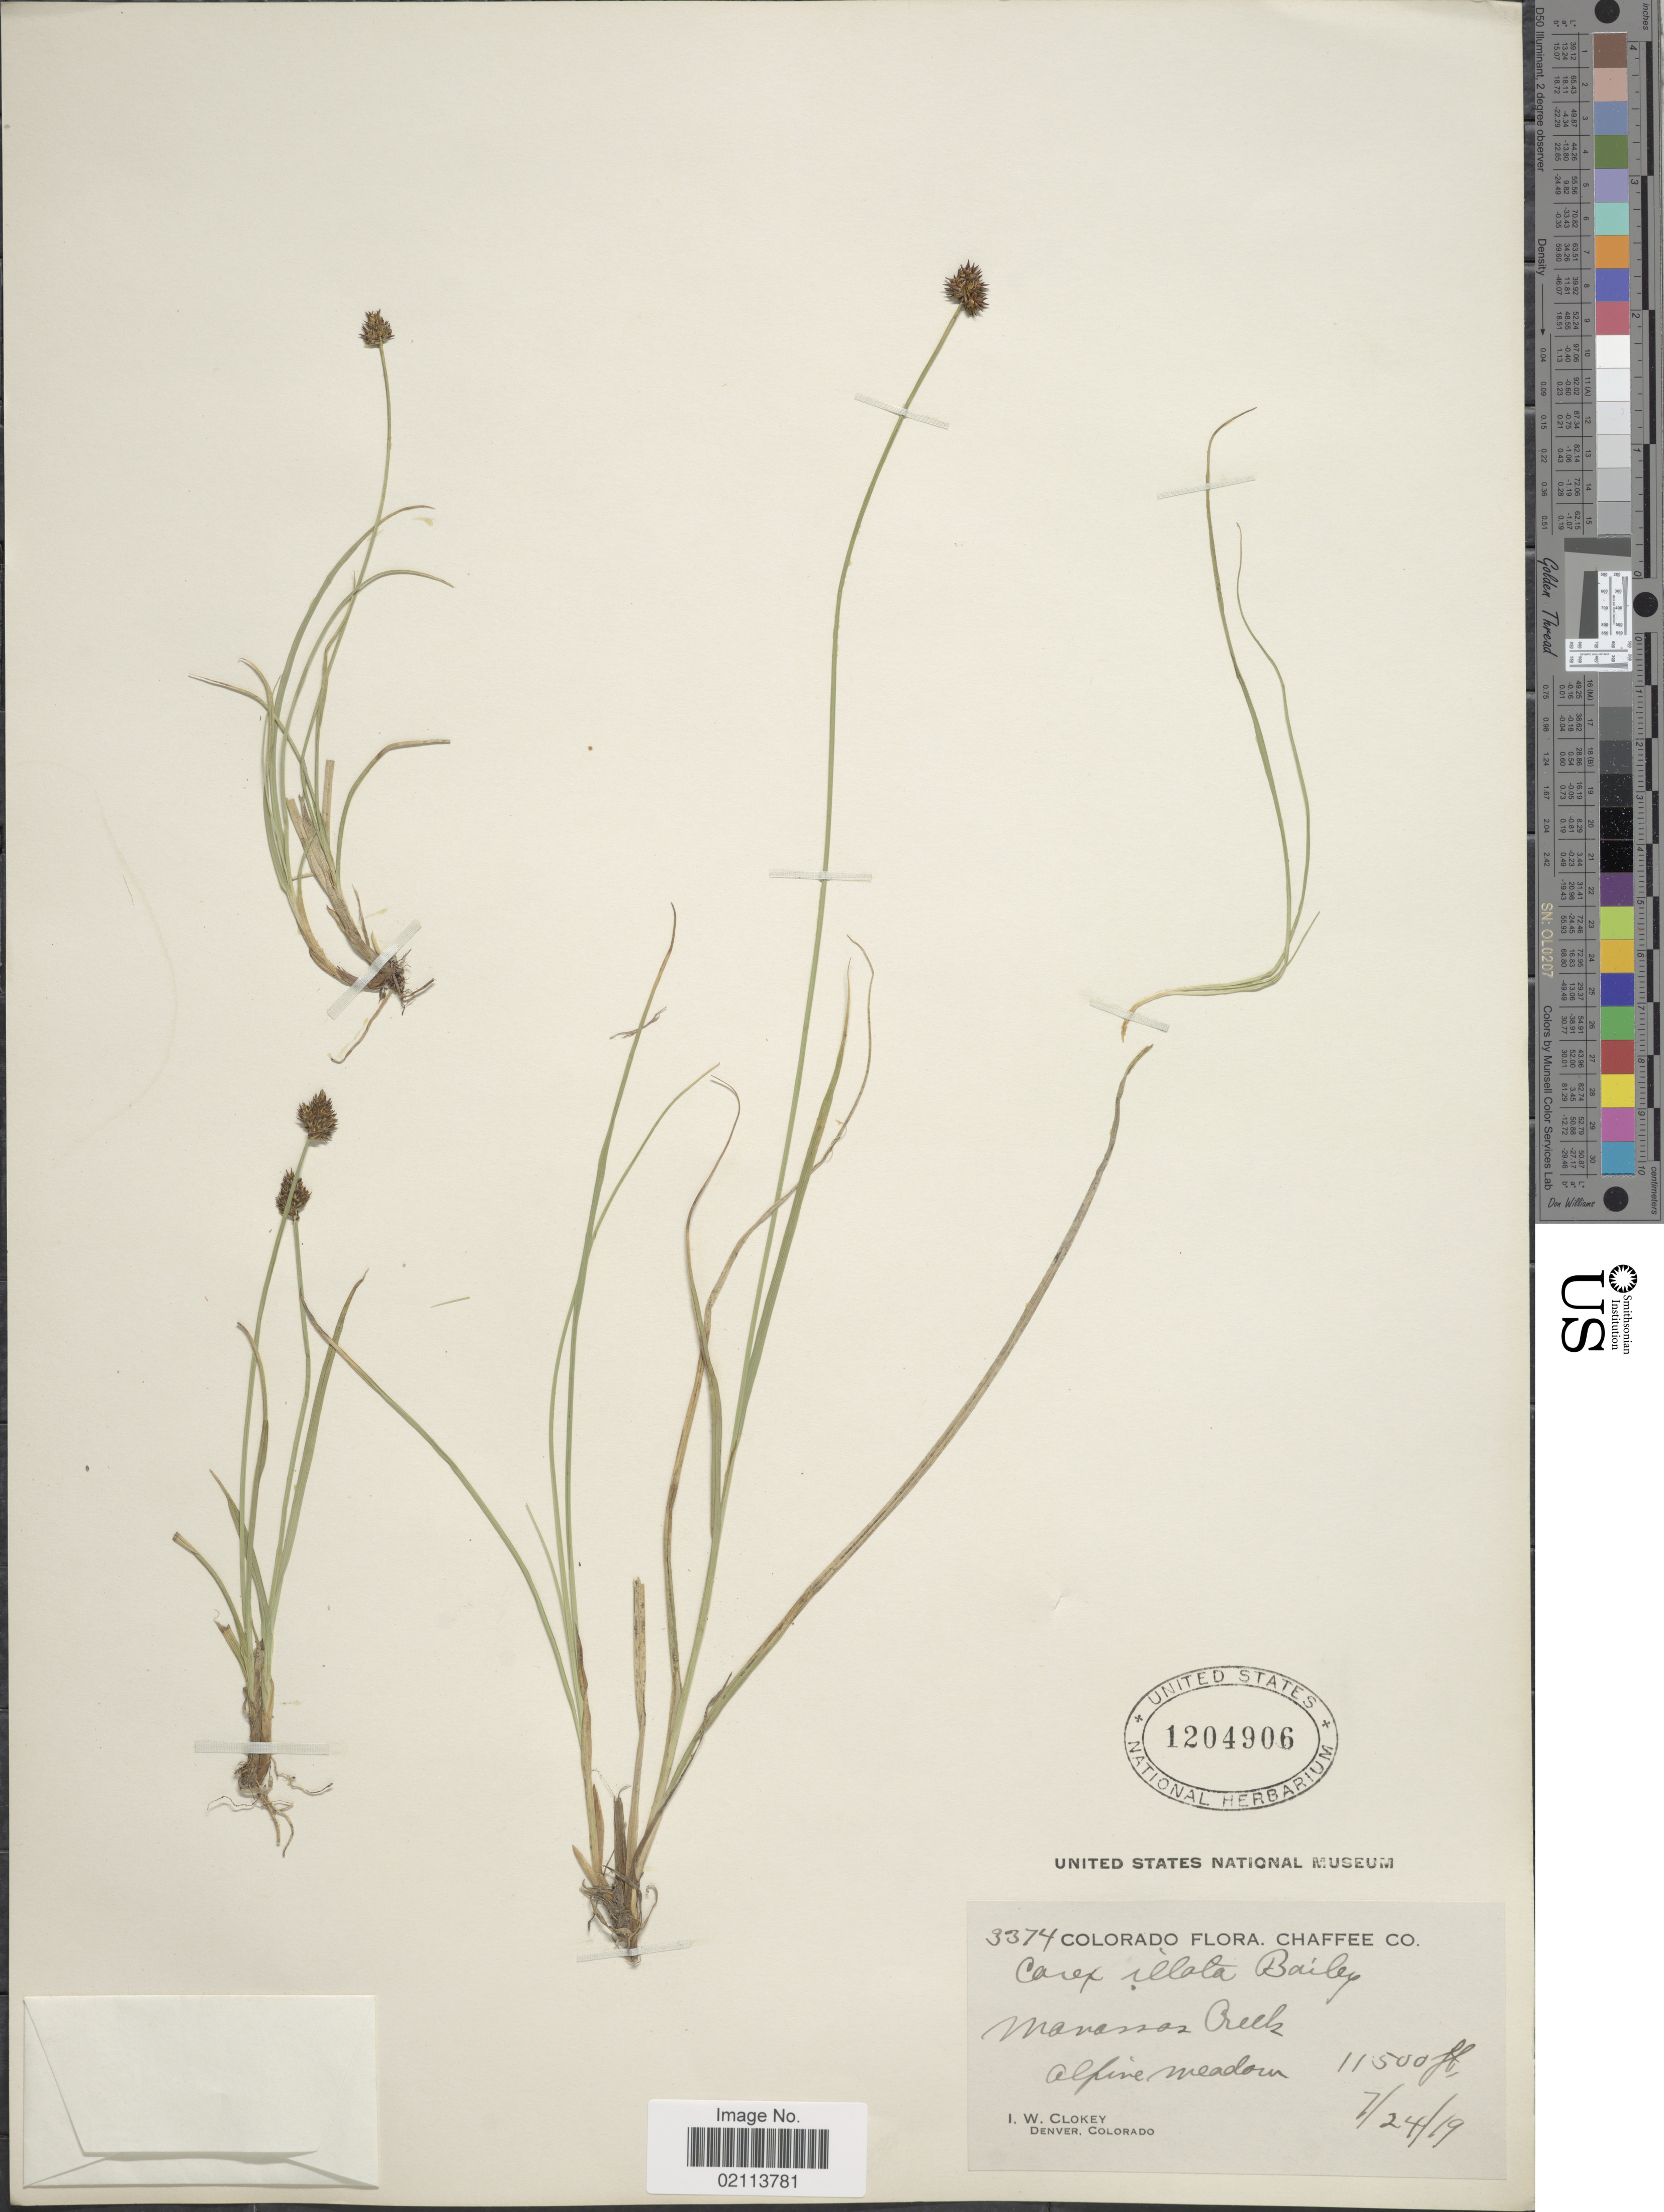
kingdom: Plantae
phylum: Tracheophyta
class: Liliopsida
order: Poales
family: Cyperaceae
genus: Carex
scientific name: Carex illota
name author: L.H. Bailey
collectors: I. W. Clokey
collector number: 3374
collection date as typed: Transcribed d/m/y: 24/7/19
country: United States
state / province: Colorado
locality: Chaffee Co., Manassos Creek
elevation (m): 3505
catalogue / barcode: US 1204906